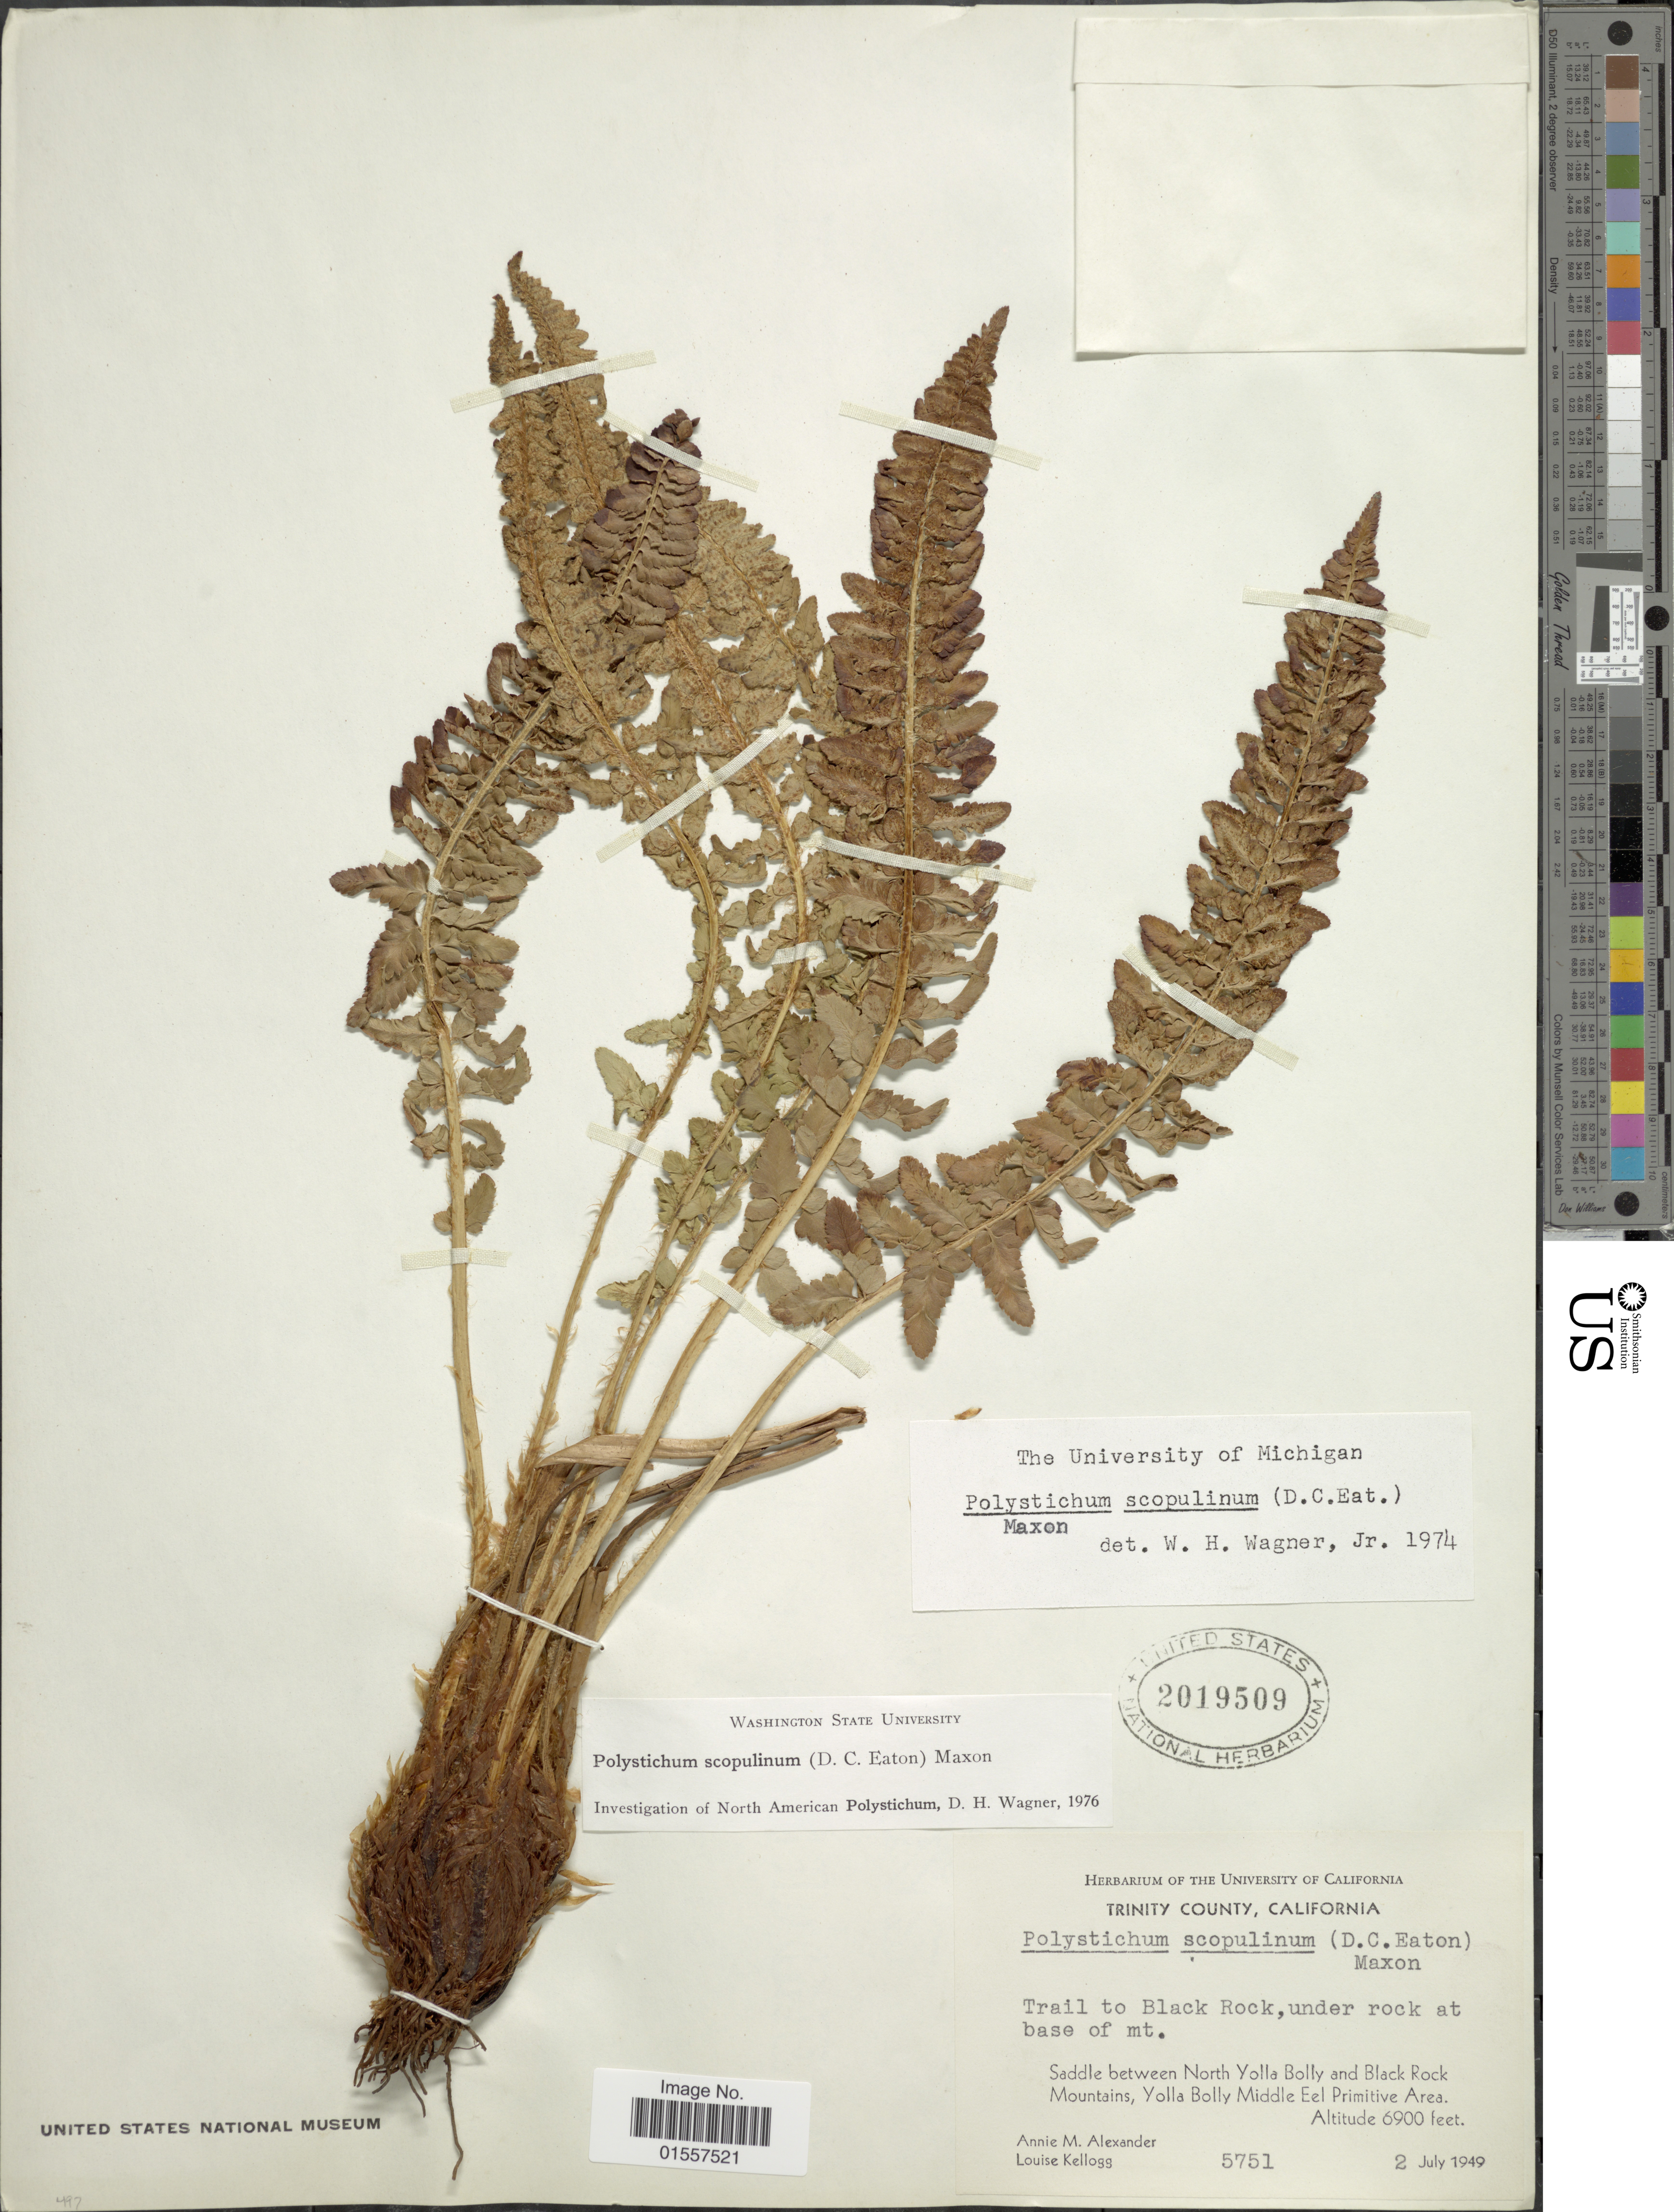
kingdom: Plantae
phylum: Tracheophyta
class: Polypodiopsida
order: Polypodiales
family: Dryopteridaceae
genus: Polystichum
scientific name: Polystichum scopulinum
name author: (D.C. Eaton) Maxon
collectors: A. M. Alexander & L. Kellogg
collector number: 5851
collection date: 1949-07-02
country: United States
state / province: California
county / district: Trinity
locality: Trinity County, Trail to Black Rock, under rock at base of mt., Saddle between North Yolla Bolly and Black RRock Mountains, Yolla Bolly Middle Eel Primitive Area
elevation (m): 2103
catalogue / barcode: US 2019509